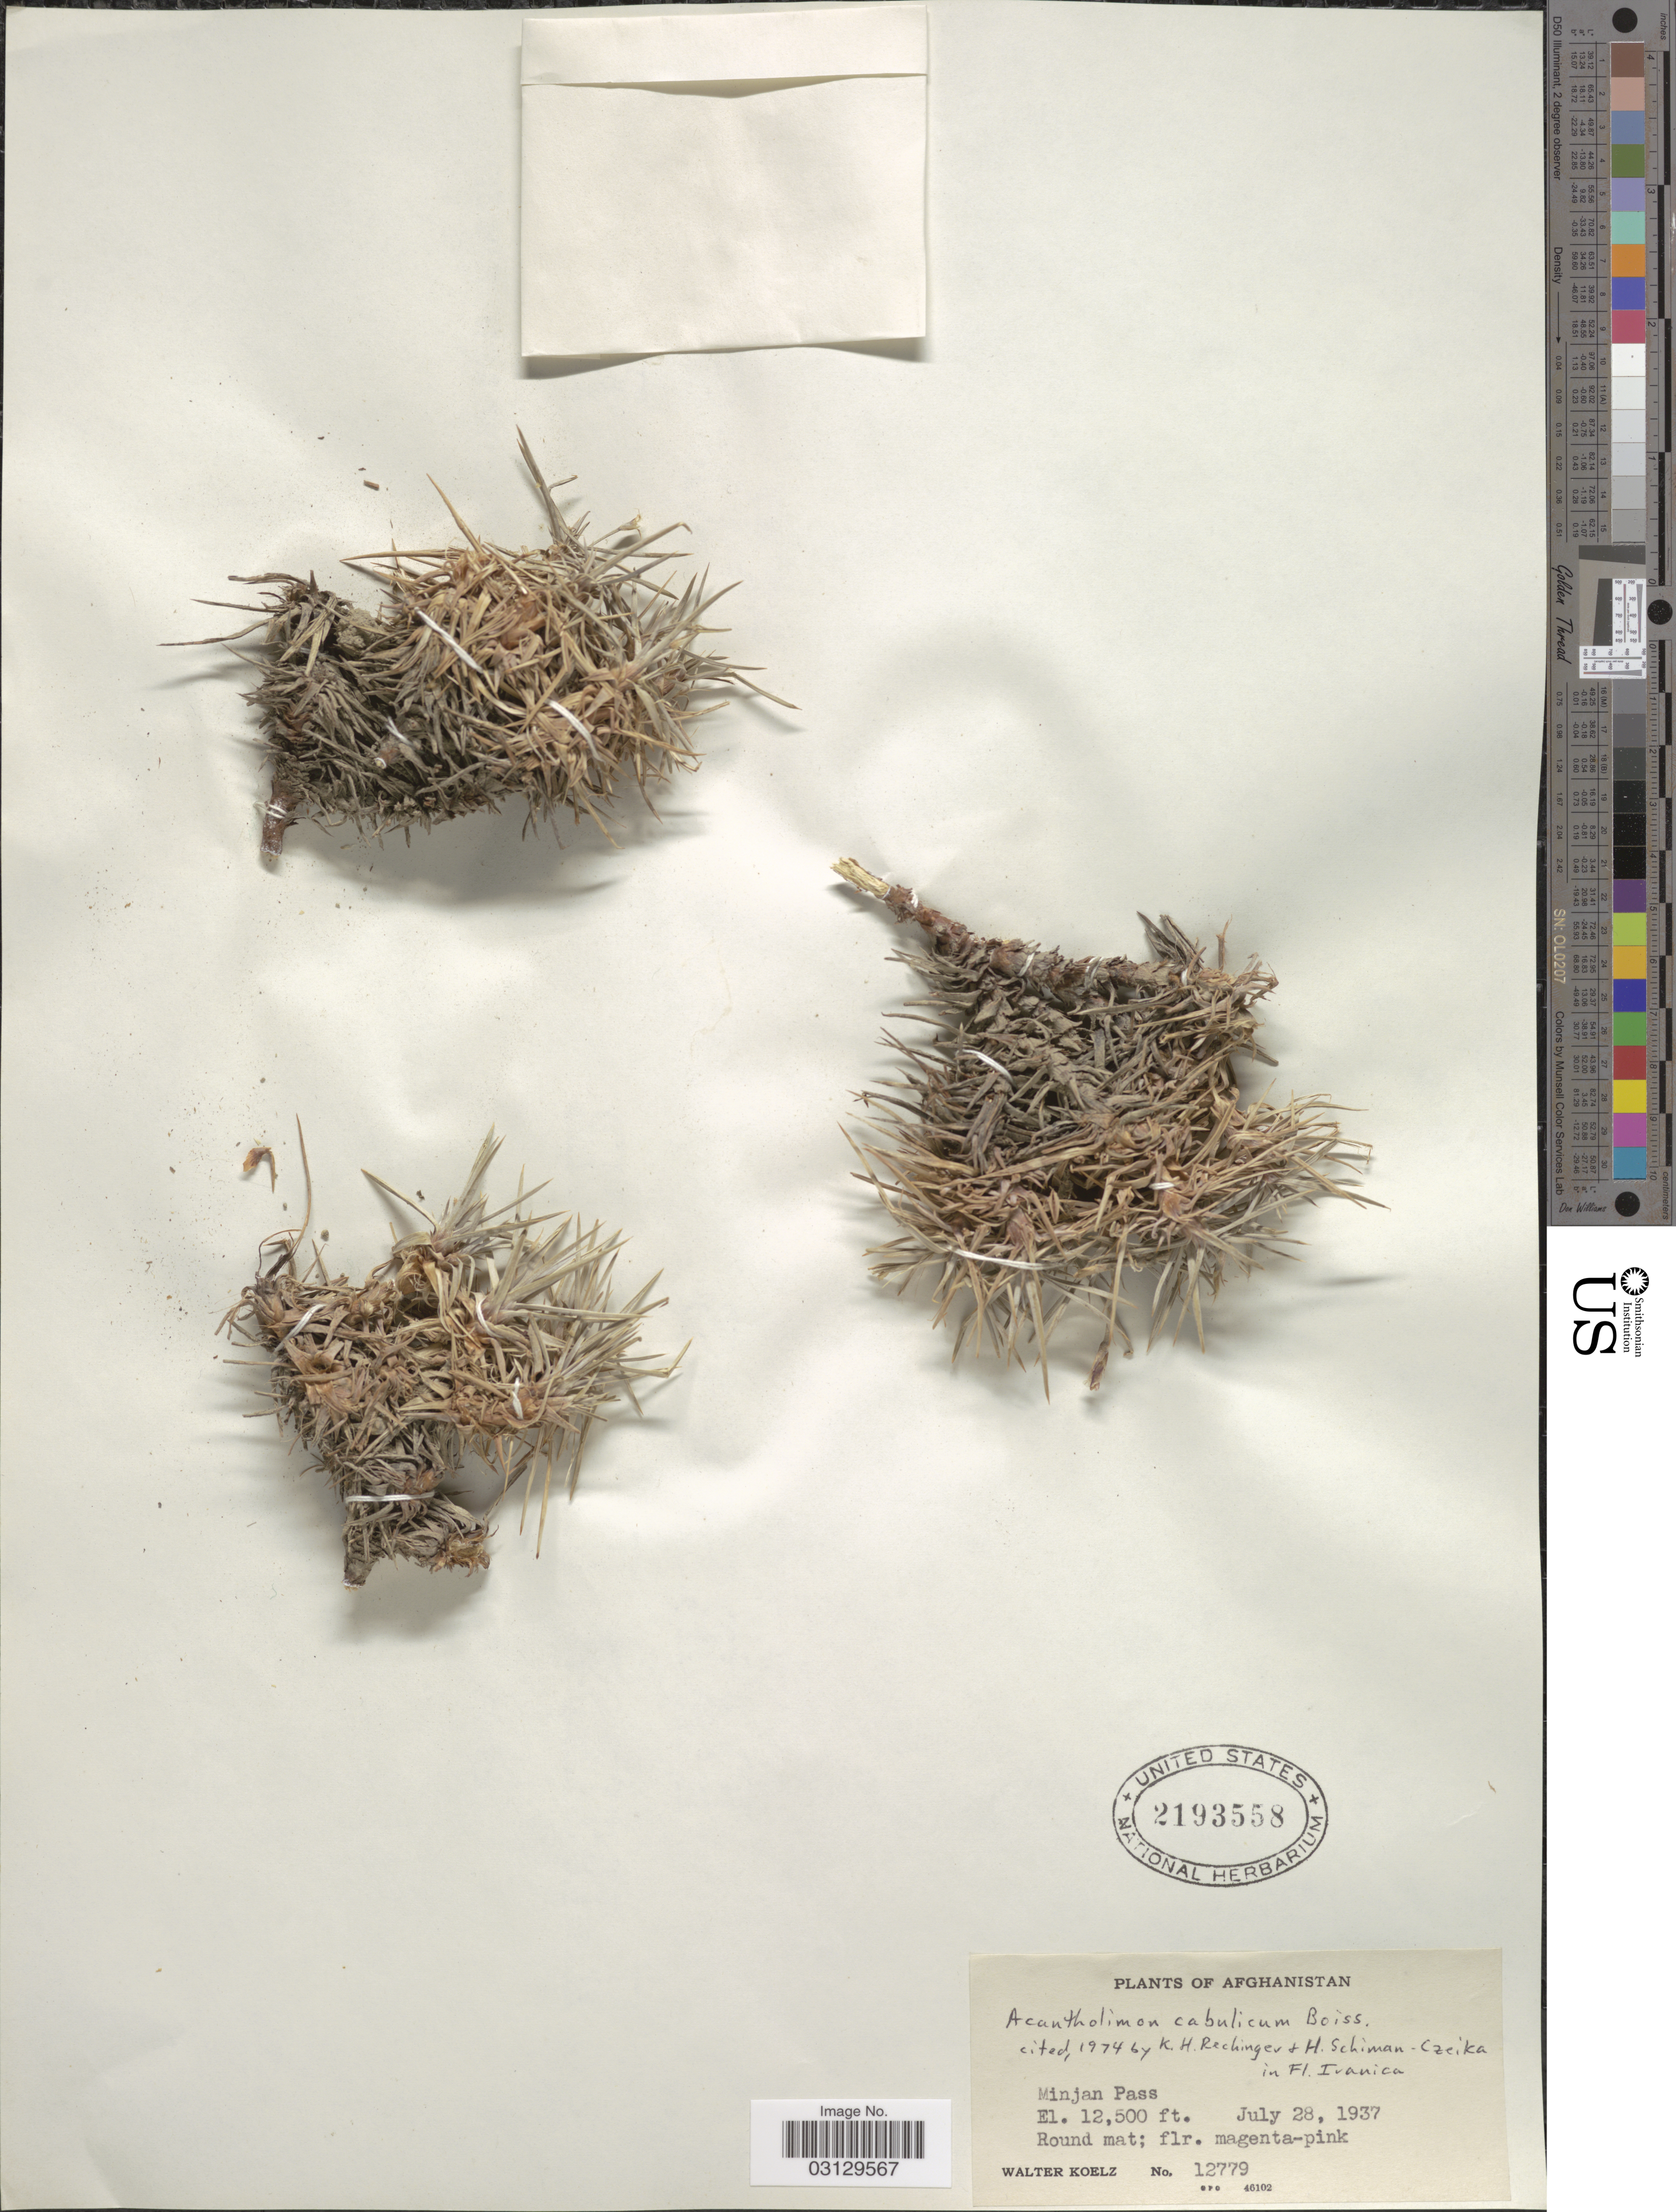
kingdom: Plantae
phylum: Tracheophyta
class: Magnoliopsida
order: Caryophyllales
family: Plumbaginaceae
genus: Acantholimon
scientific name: Acantholimon cabulicum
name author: Boiss.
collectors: W. N. Koelz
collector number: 12779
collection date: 1937-07-28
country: Afghanistan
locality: Minjan Pass.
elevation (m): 3810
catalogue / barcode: US 2193558